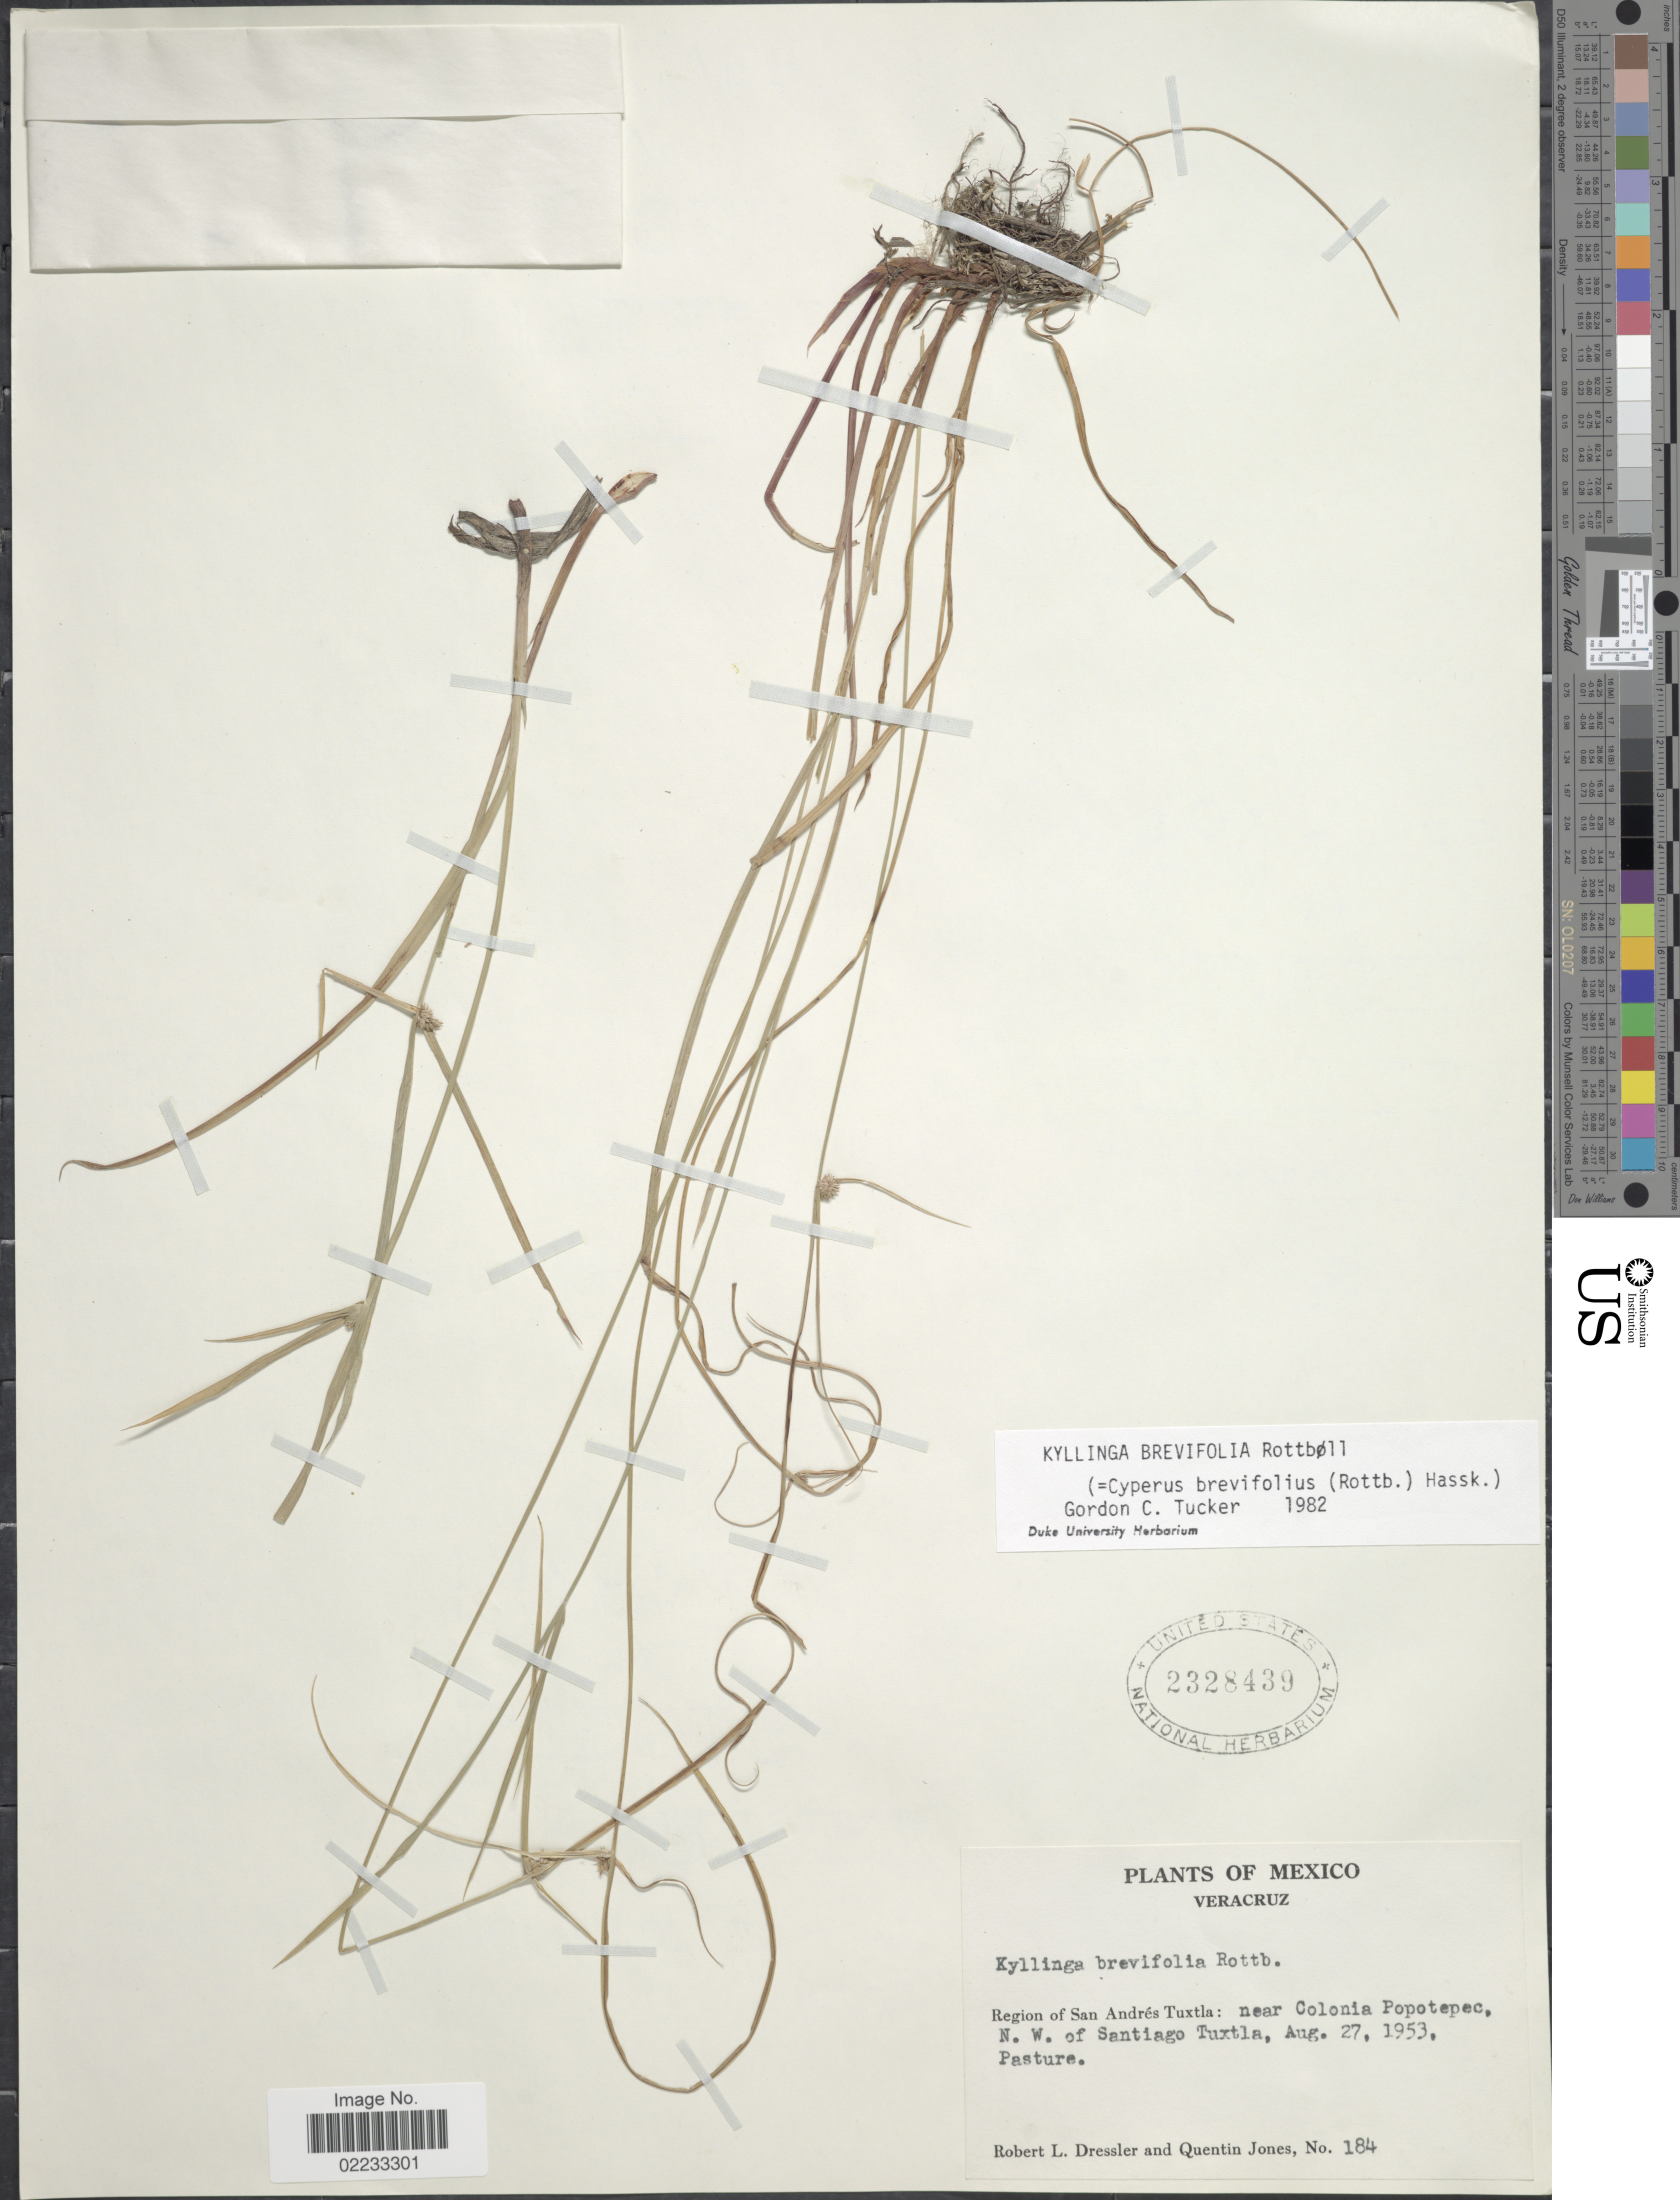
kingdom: Plantae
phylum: Tracheophyta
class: Liliopsida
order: Poales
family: Cyperaceae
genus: Cyperus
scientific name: Cyperus brevifolius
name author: (Rottb.) Hassk.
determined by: Strong, M. T., (US), Smithsonian Institution - National Museum of Natural History (UNITED STATES)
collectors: R. Dressler & Q. Jones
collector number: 184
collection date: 1953-08-27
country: Mexico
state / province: Veracruz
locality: Veracruz, Region of San Andres Tuxtla: near Colonia Popotepec N.W. of Santiago Tuxtla.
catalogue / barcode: US 2328439